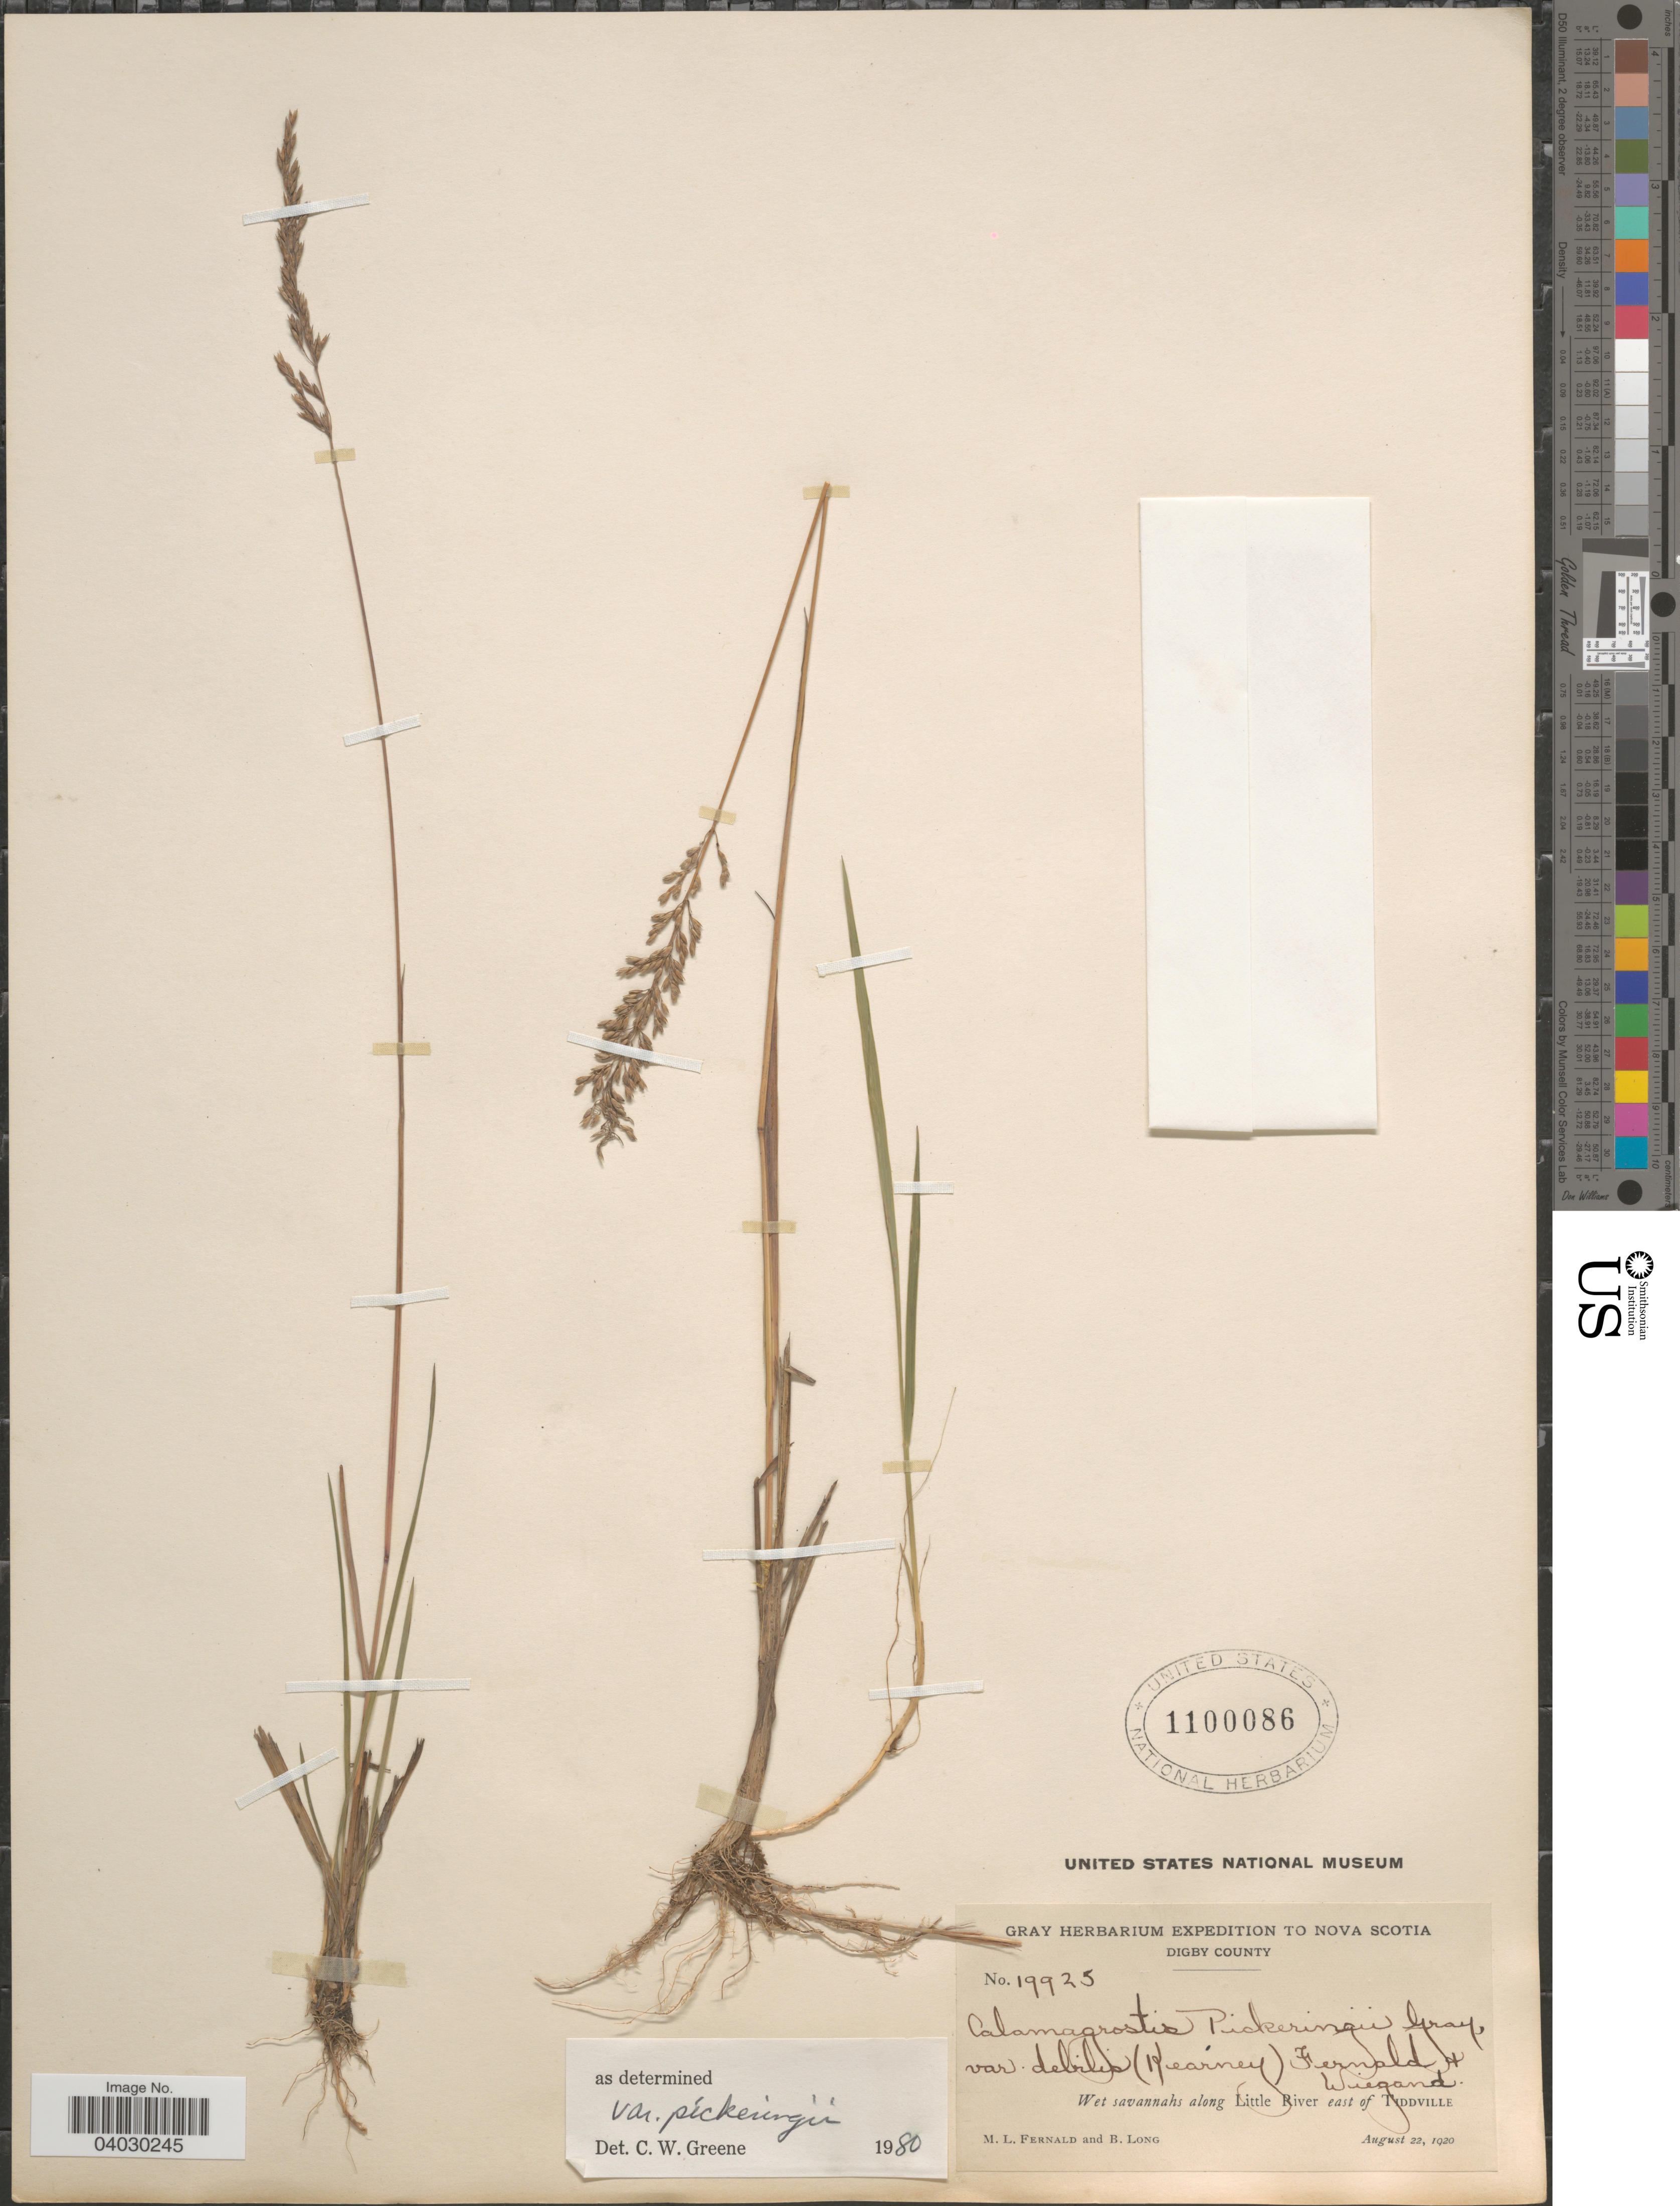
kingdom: Plantae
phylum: Tracheophyta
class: Liliopsida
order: Poales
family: Poaceae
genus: Calamagrostis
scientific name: Calamagrostis pickeringii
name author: A. Gray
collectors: M. L. Fernald & B. Long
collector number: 19925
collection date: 1920-08-22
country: Canada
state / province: Nova Scotia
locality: Digby County. Along Little River east of Tiddville.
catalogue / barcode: US 1100086